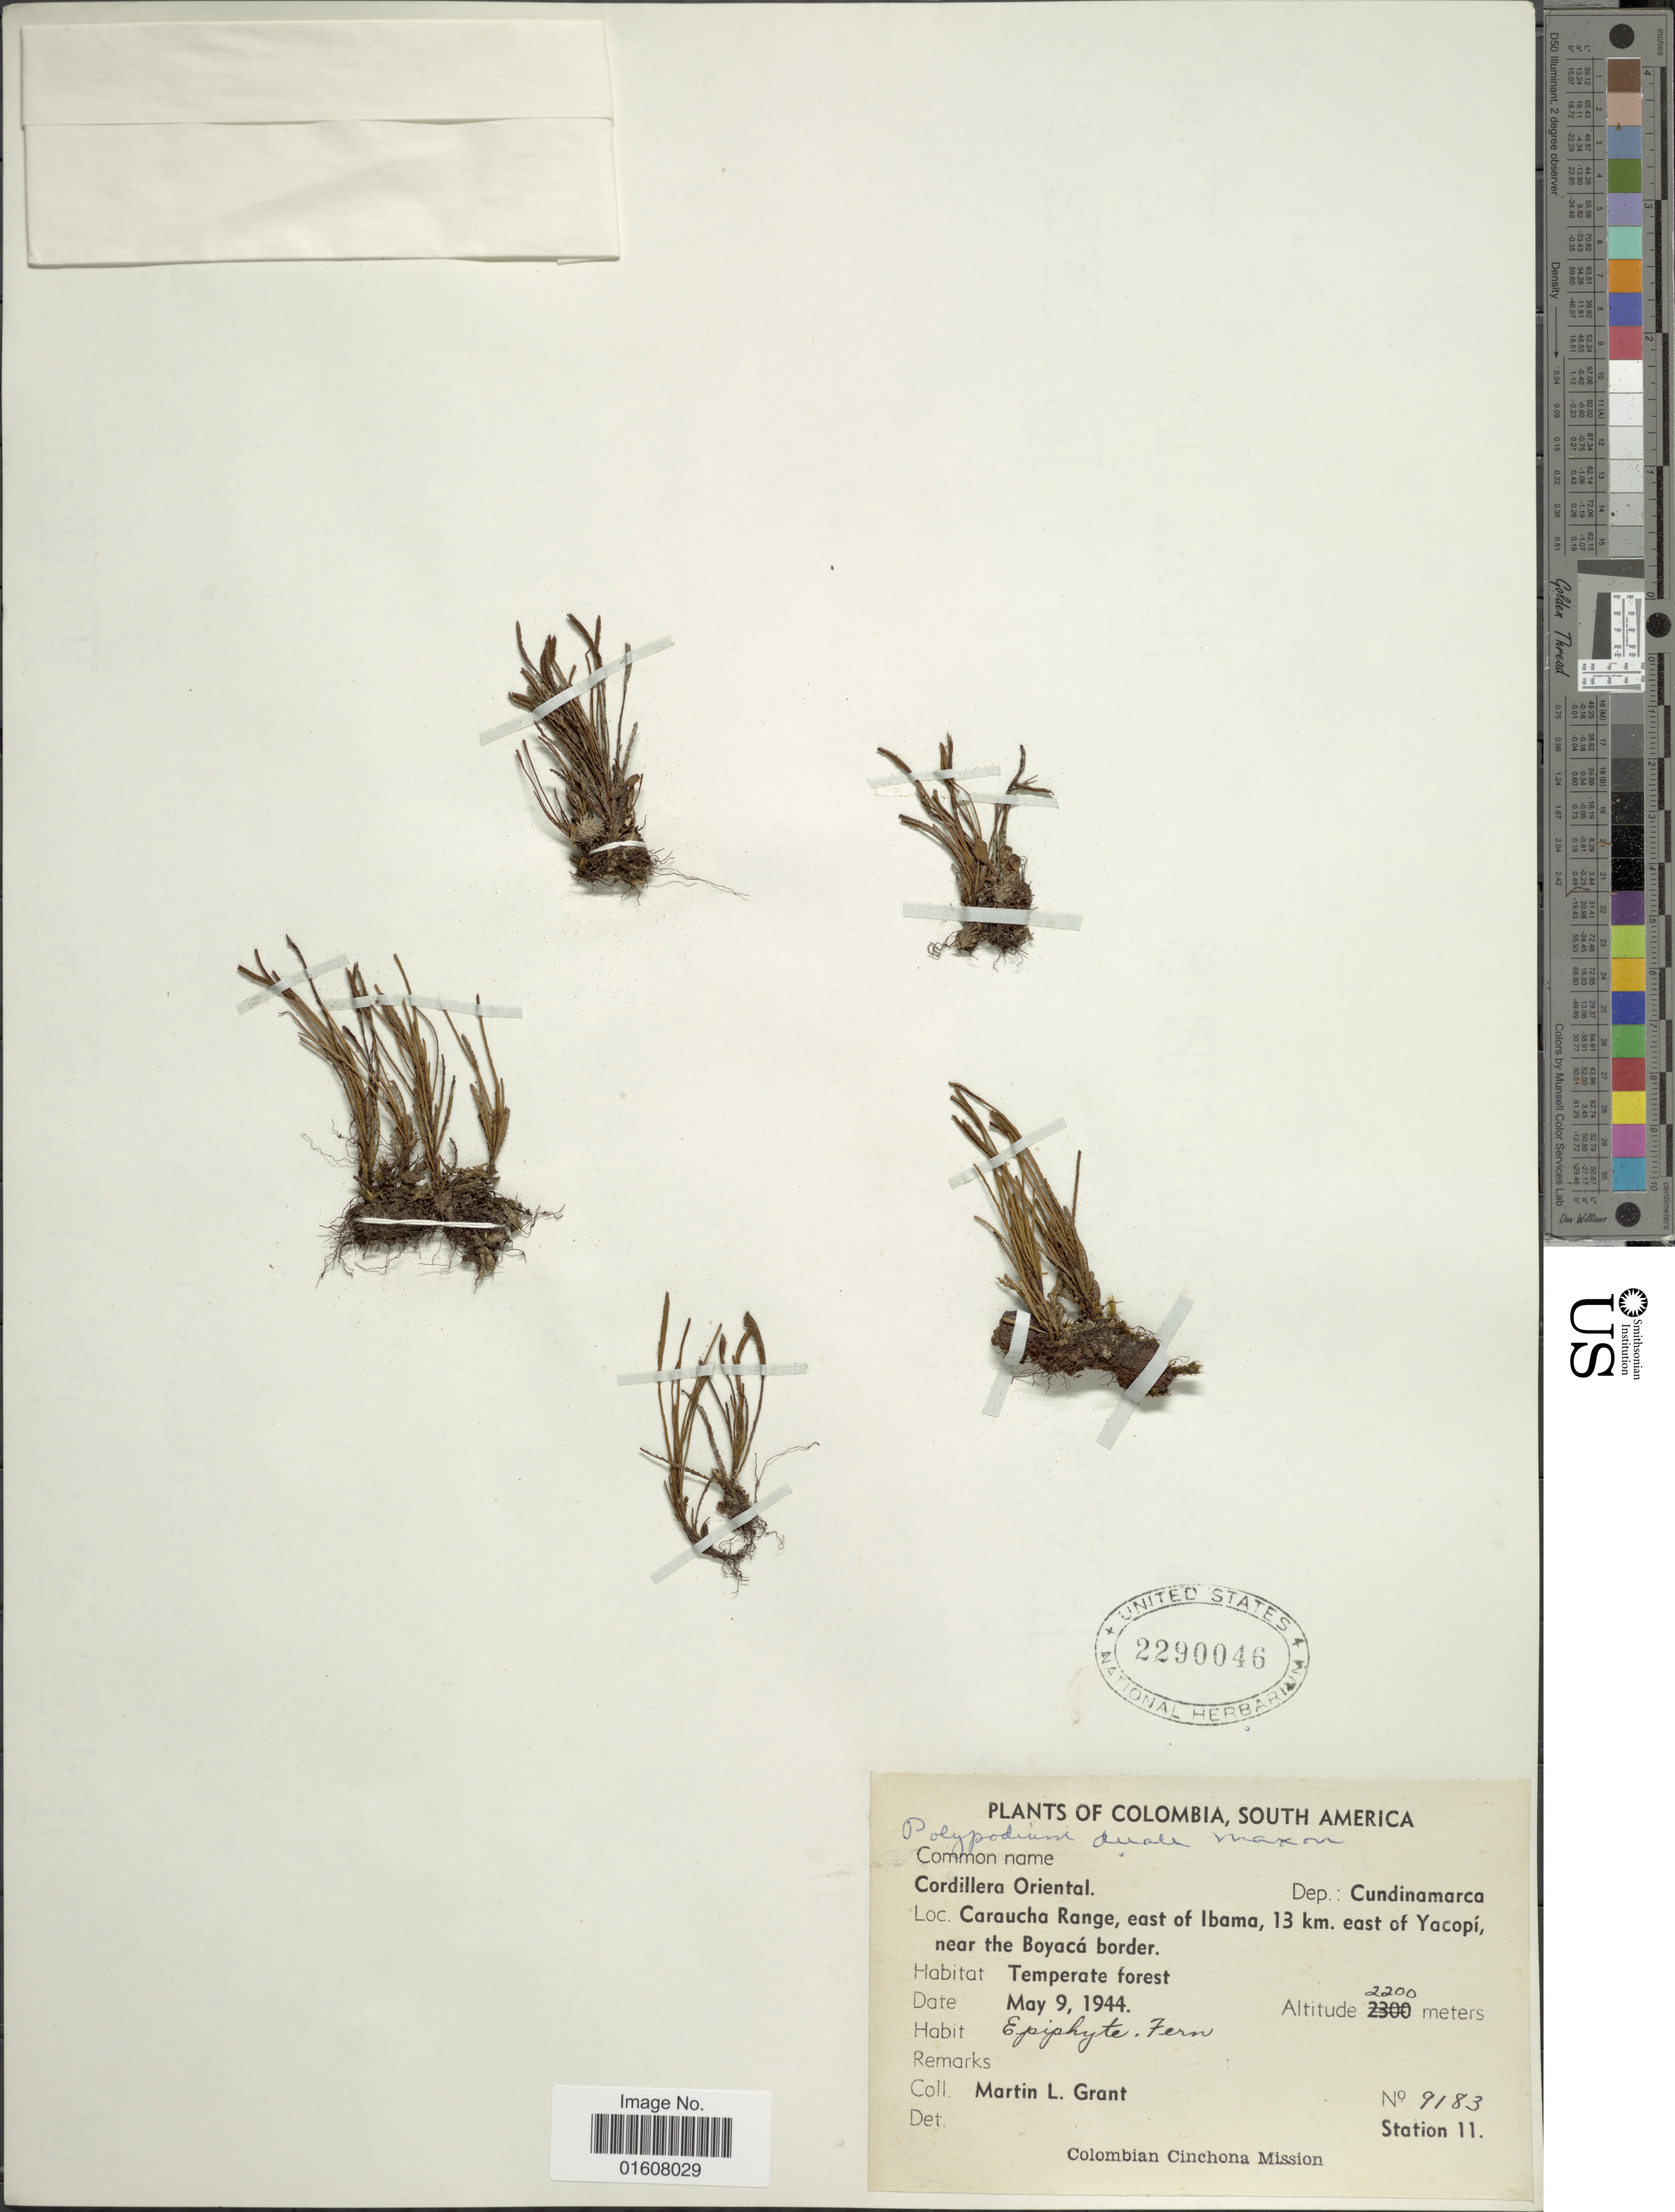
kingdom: Plantae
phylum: Tracheophyta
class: Polypodiopsida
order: Polypodiales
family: Polypodiaceae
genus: Cochlidium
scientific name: Cochlidium serrulatum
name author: (Sw.) L.E. Bishop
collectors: M. L. Grant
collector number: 9183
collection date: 1944-05-09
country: Colombia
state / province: Cundinamarca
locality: Cordillera Oriental. Caraucha Range, east of Ibama, 13 km. east of Yacopí, near the Boyacá border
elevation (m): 2200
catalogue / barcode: US 2290046